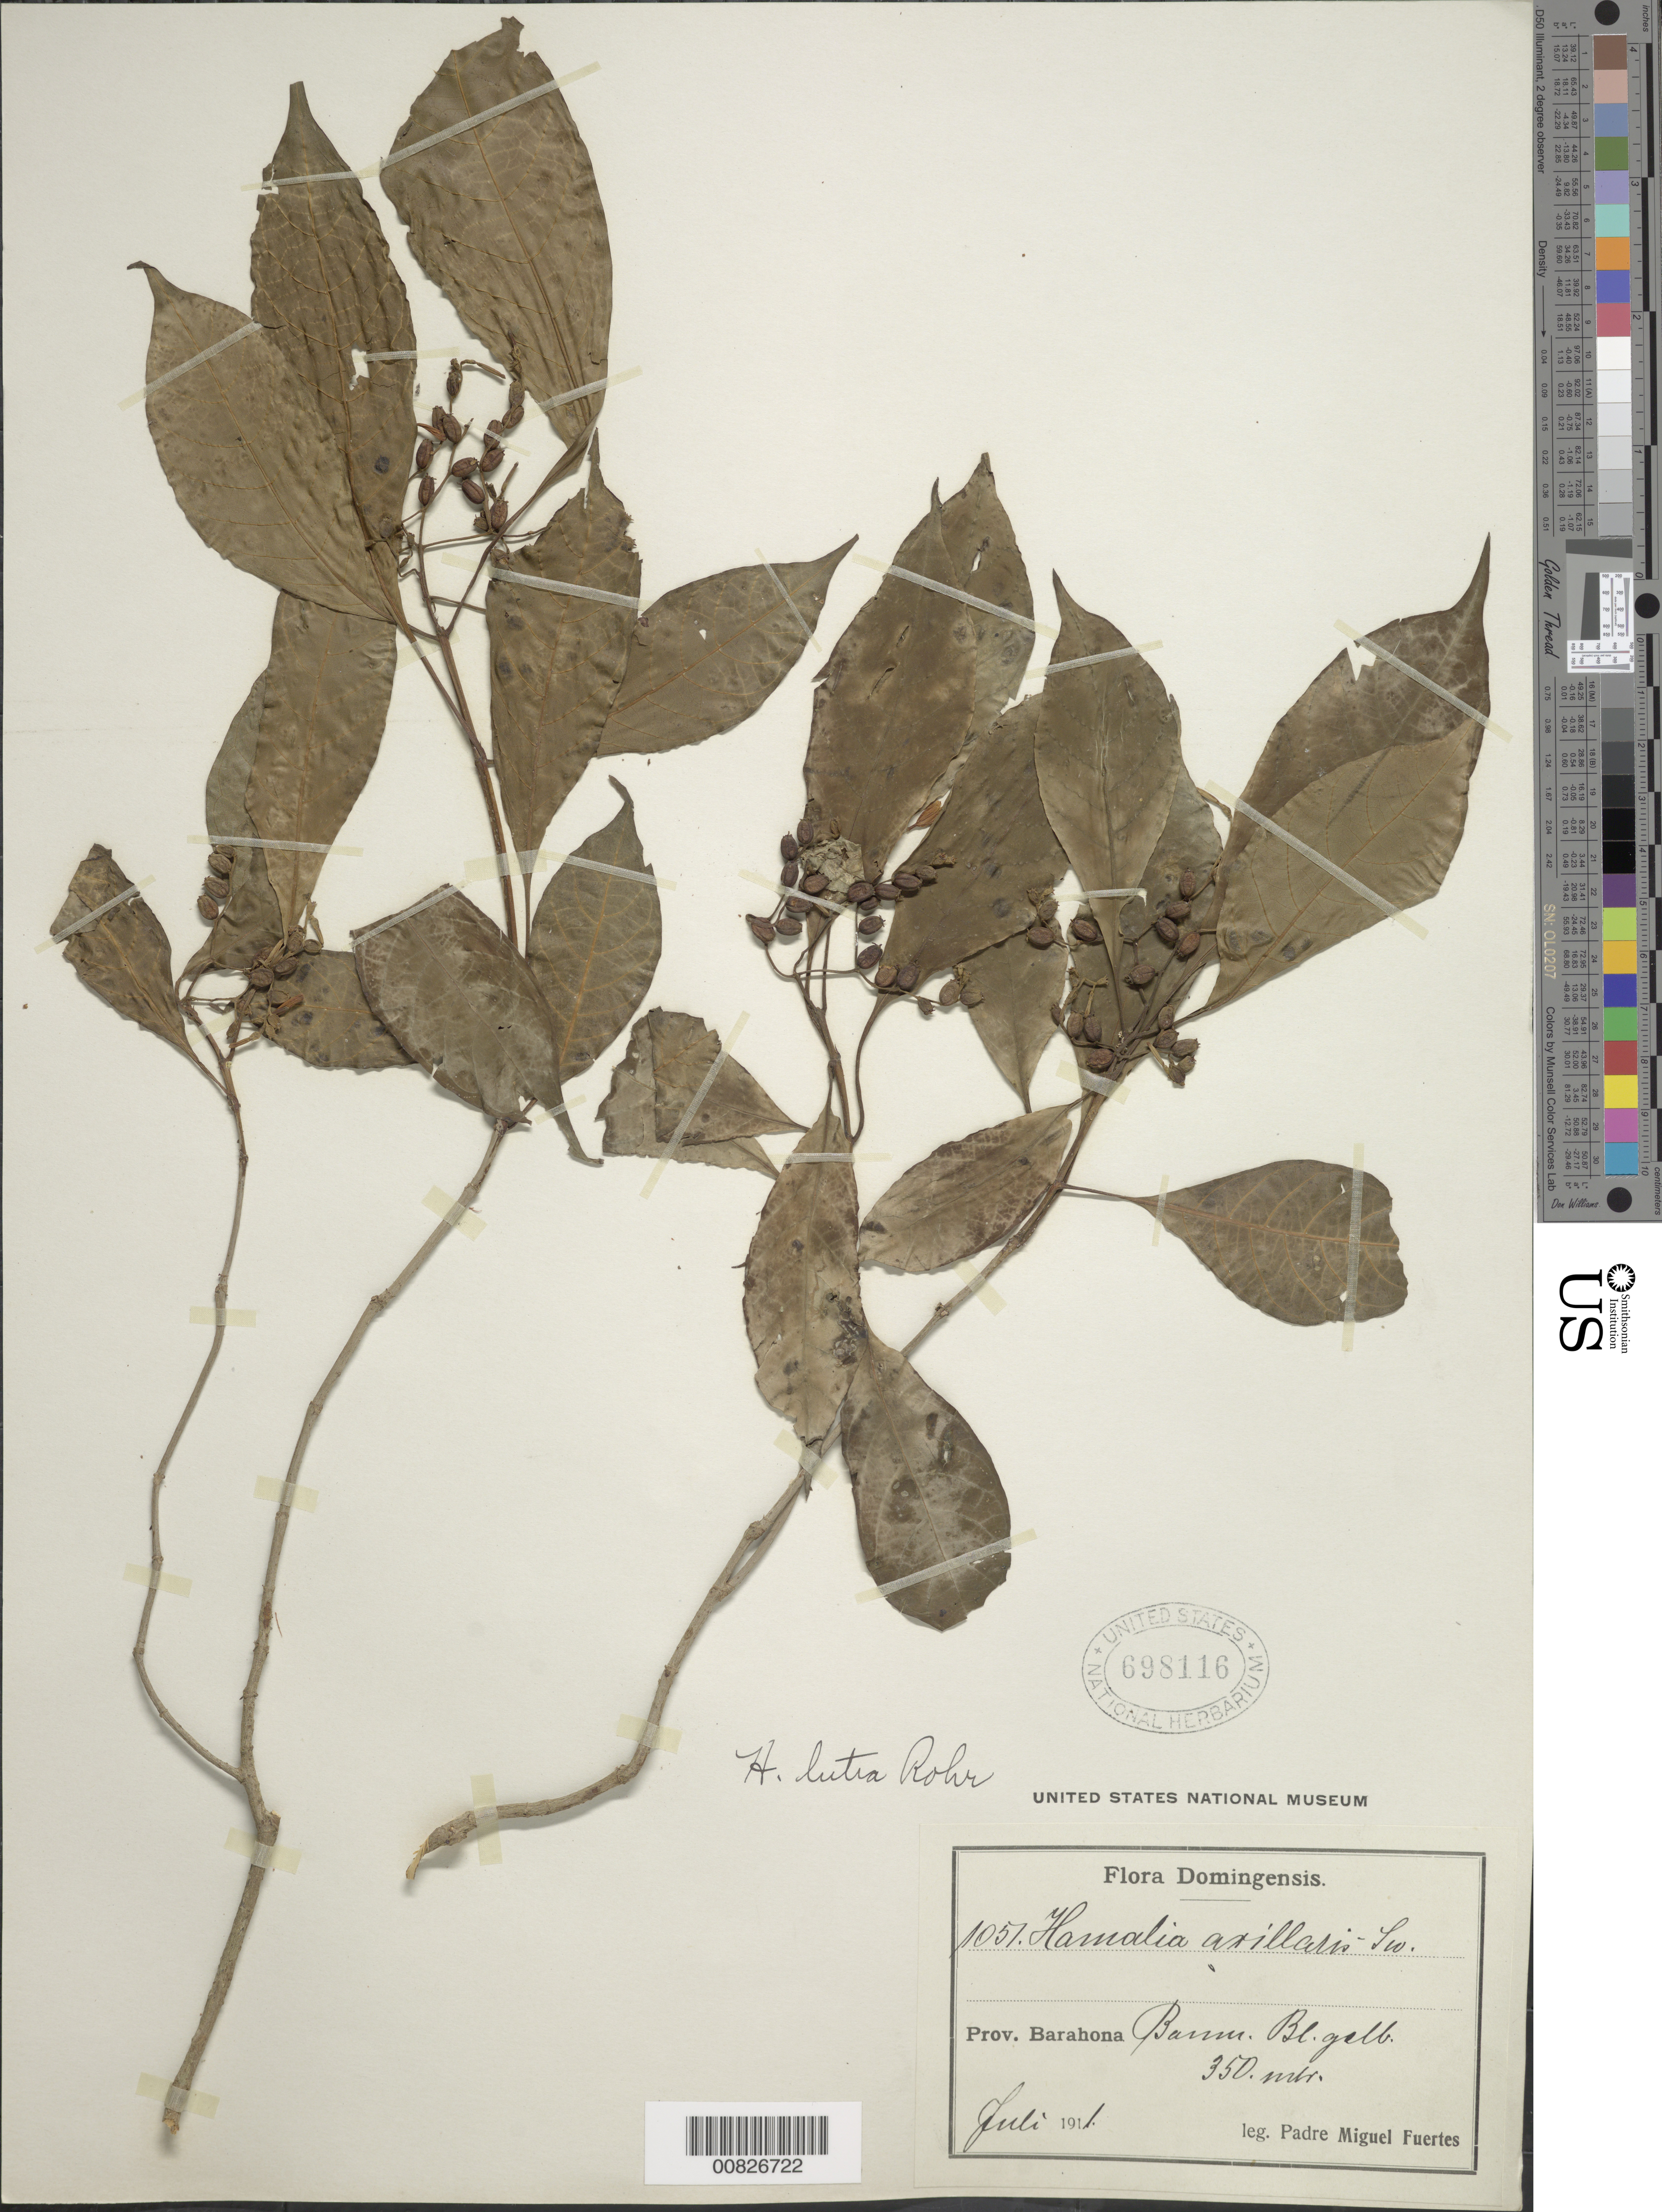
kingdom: Plantae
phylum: Tracheophyta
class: Magnoliopsida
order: Gentianales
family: Rubiaceae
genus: Hamelia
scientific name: Hamelia axillaris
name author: Sw.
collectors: M. D. Fuertes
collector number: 1051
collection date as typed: Jul 1911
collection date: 1911-07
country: Dominican Republic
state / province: Barahona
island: Hispaniola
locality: "Baum. Bl gelb"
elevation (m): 350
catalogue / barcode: US 698116